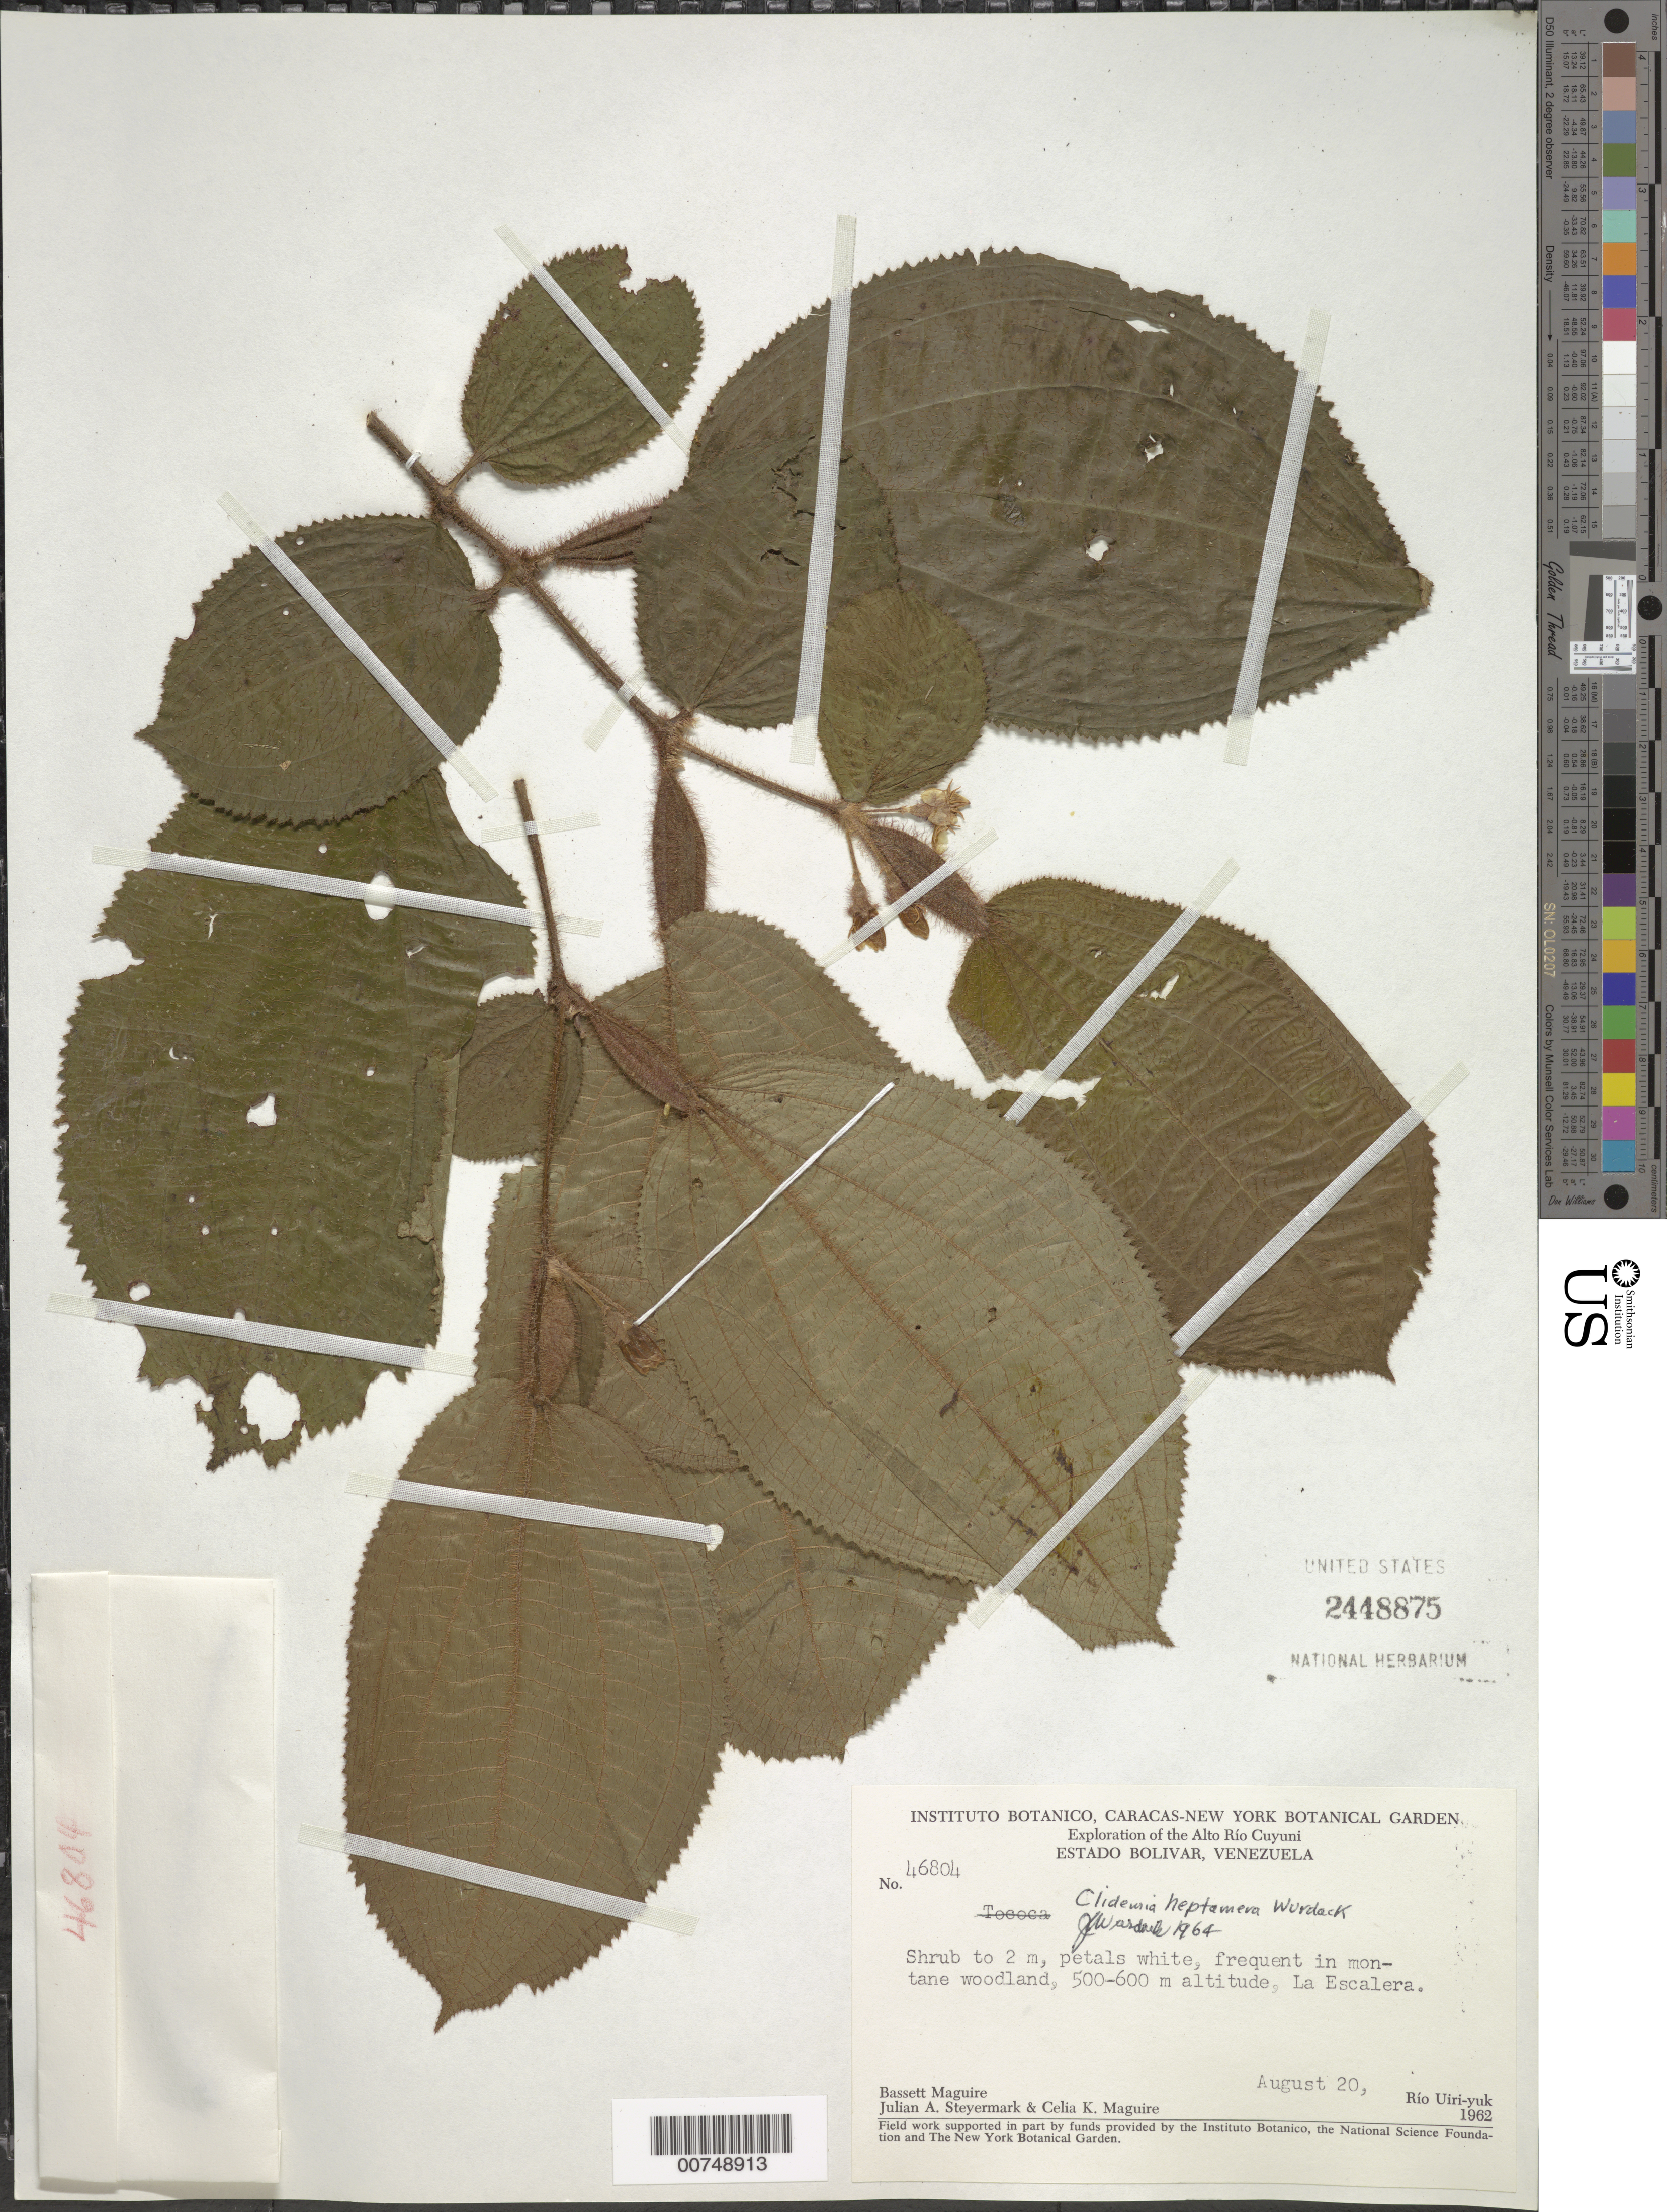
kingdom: Plantae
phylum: Tracheophyta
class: Magnoliopsida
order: Myrtales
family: Melastomataceae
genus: Clidemia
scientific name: Clidemia heptamera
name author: Wurdack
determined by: Wurdack, John J., (US), US (UNITED STATES)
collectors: B. Maguire, C. K. Maguire & J. Steyermark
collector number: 46804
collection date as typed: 20-Aug-62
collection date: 1962-08-20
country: Venezuela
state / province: Bolívar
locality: Alto Río Cuyuni, Río Uiri-yuk, La Escalera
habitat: Montane woodland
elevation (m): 500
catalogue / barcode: US 2448875